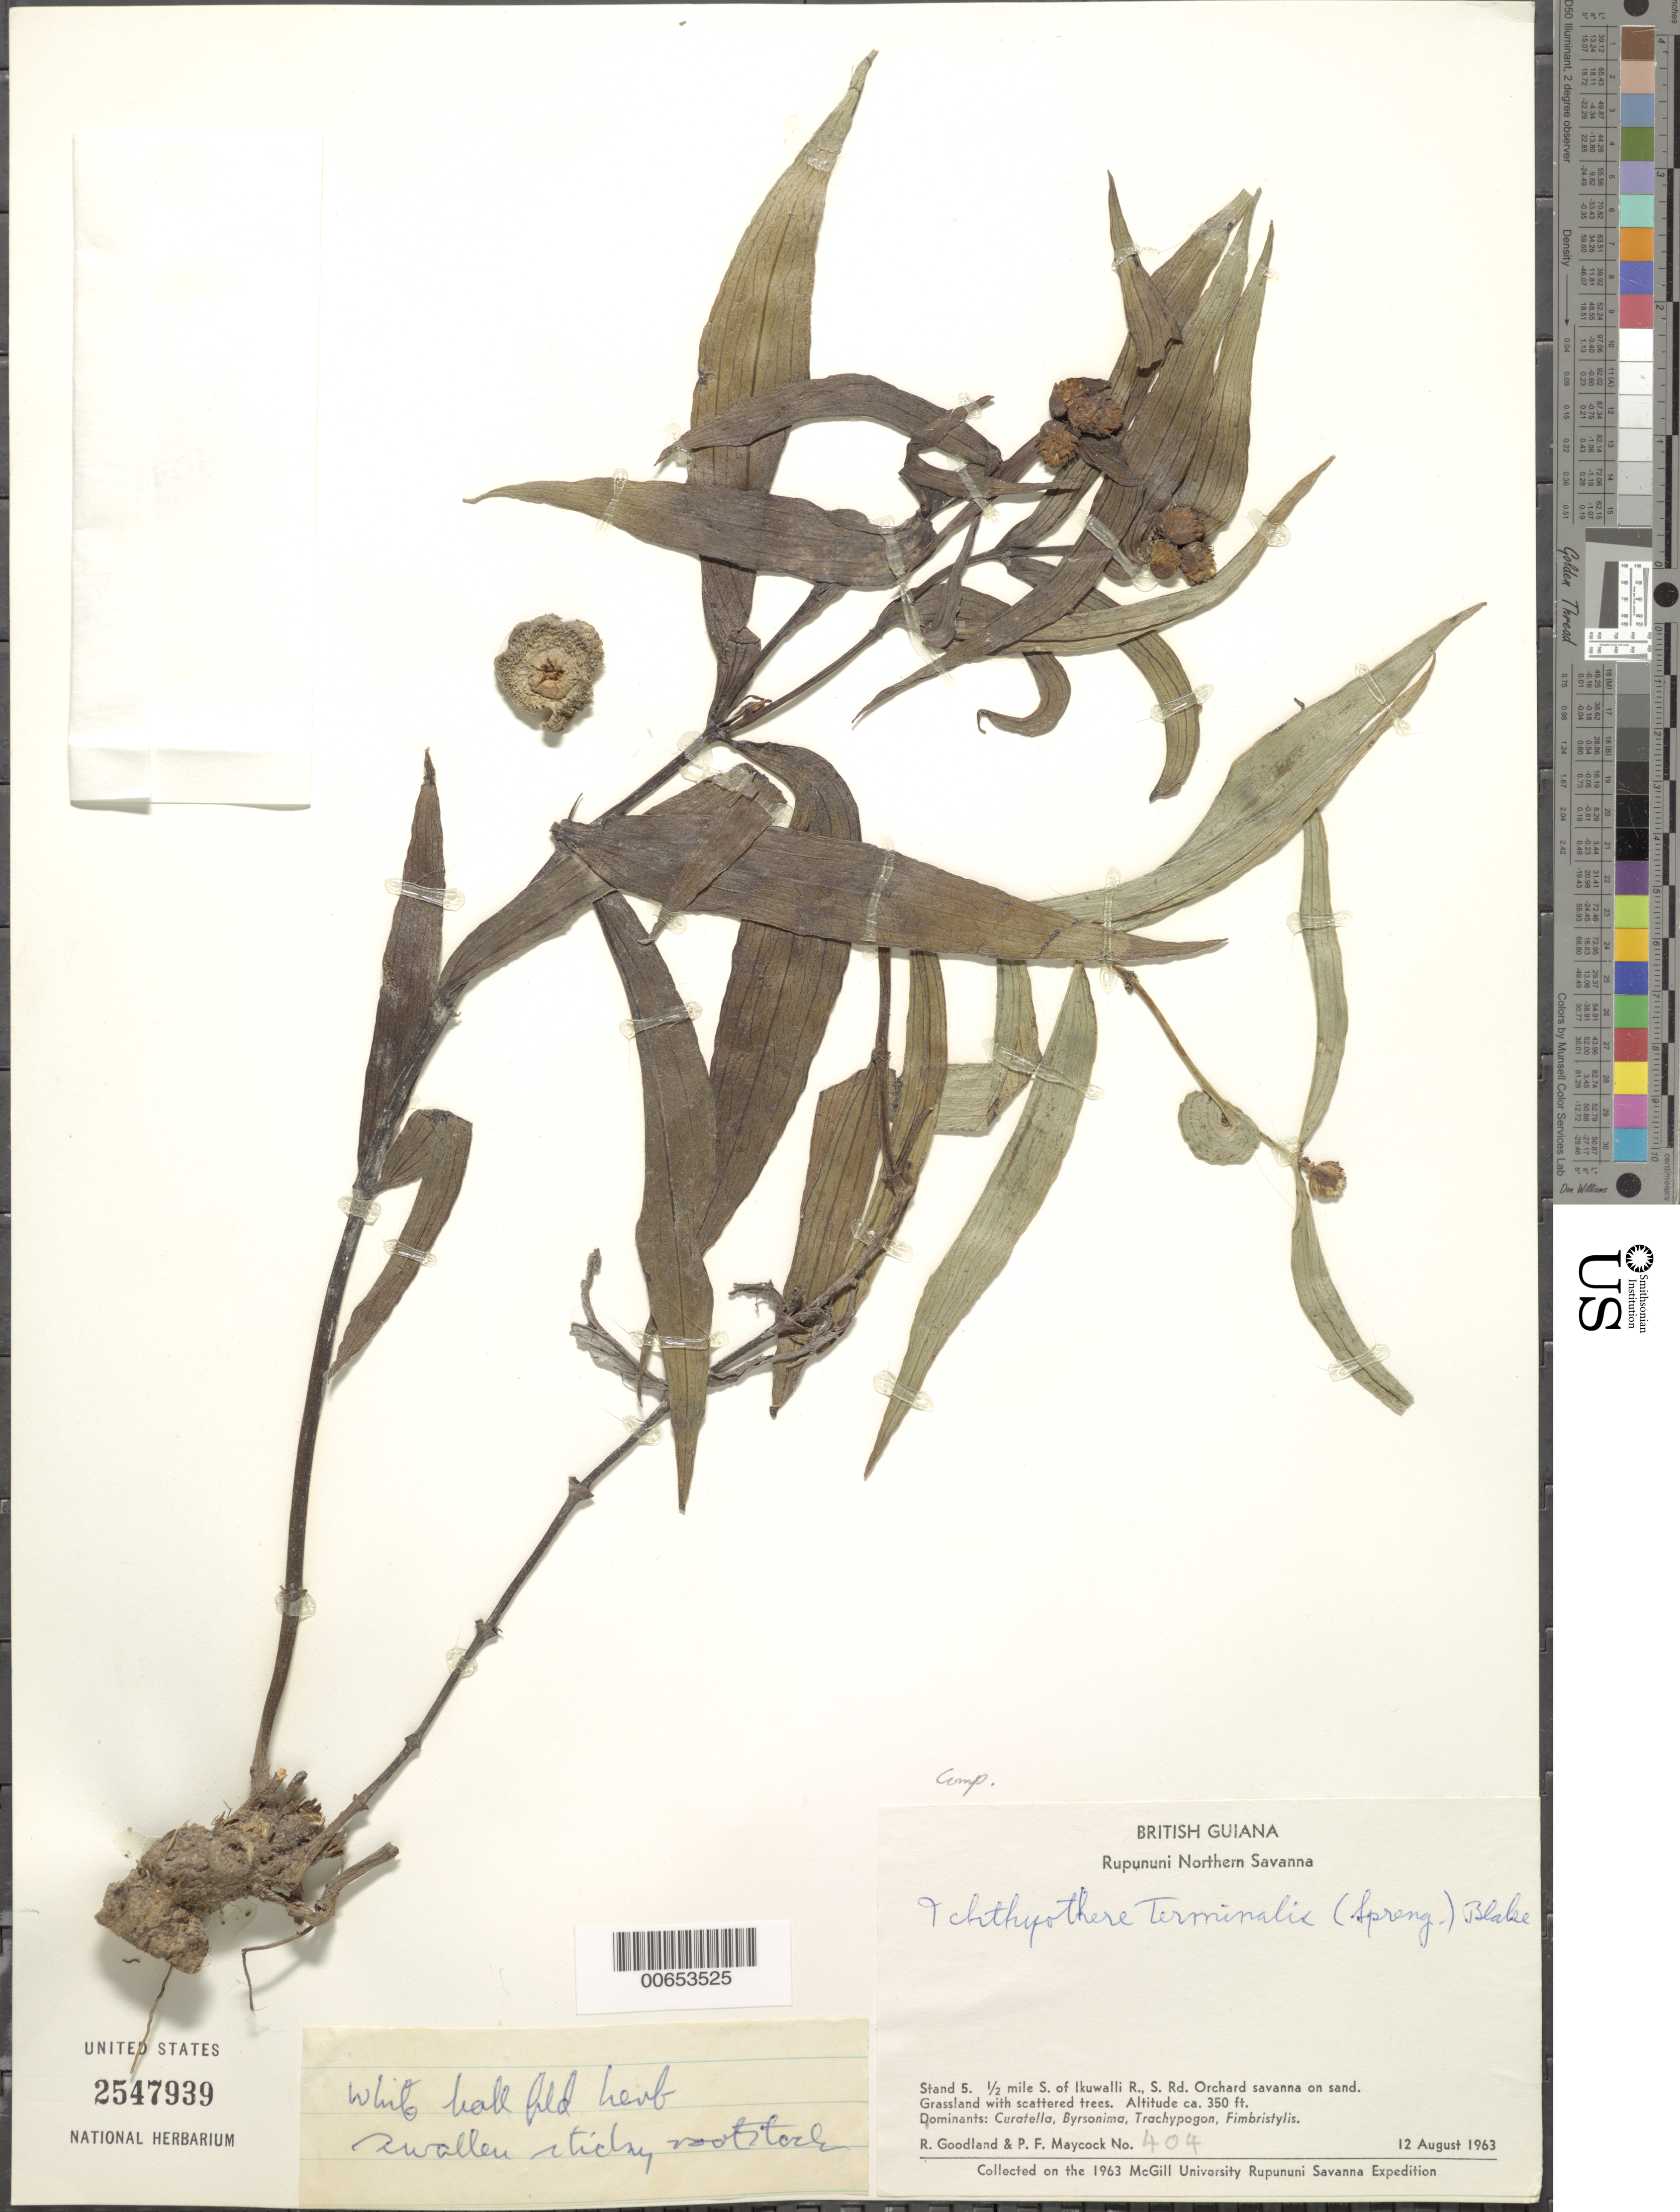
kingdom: Plantae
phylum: Tracheophyta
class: Magnoliopsida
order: Asterales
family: Asteraceae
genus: Ichthyothere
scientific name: Ichthyothere terminalis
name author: (Spreng.) S.F. Blake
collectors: R. Goodland & P. Maycock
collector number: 404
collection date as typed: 12-Aug-63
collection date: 1963-08-12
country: Guyana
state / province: U. Takutu-U. Essequibo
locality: Rupununi Northern Savanna, Ikuwalli R., 0.5 mi. S of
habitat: Orchard savanna on sand. Grassland with scattered trees. Dominants: Curatella, Byrsonima, Trachypogon & Fimbristilis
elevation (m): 107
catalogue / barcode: US 2547939